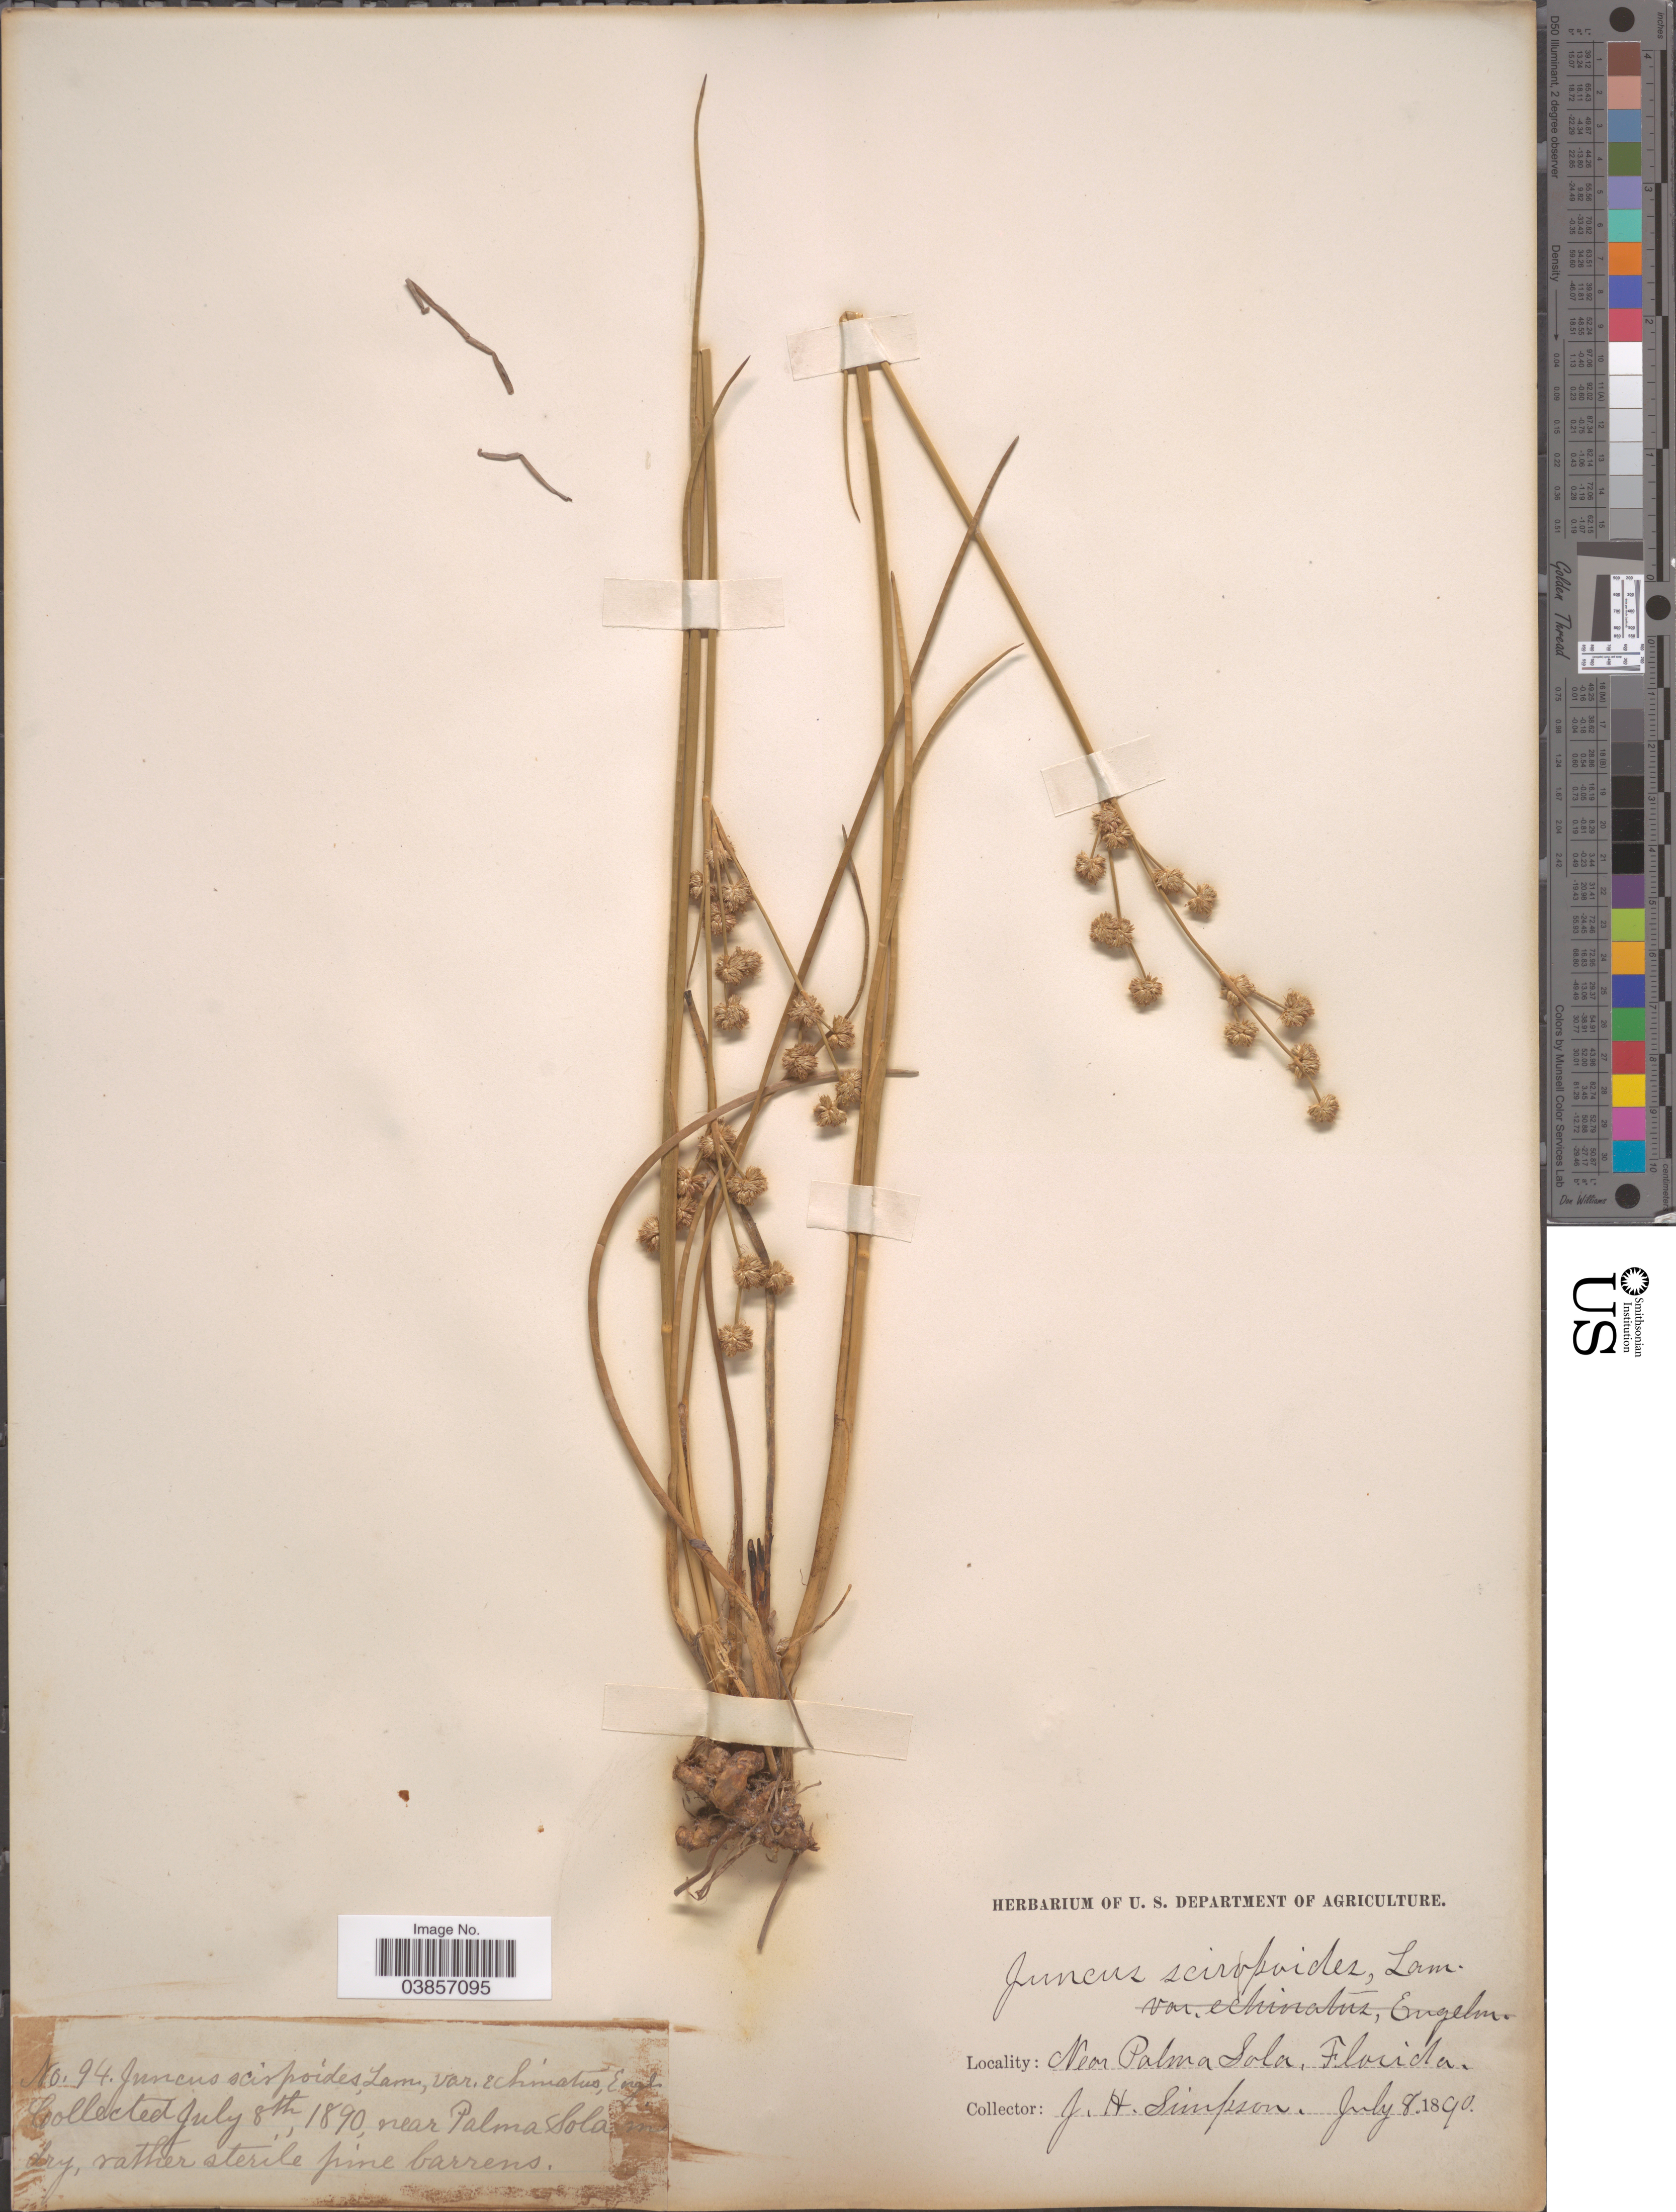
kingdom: Plantae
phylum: Tracheophyta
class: Liliopsida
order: Poales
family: Juncaceae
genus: Juncus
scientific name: Juncus scirpoides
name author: Lam.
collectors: J. H. Simpson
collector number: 94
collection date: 1890-07-08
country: United States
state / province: Florida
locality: Near Palma Sola.